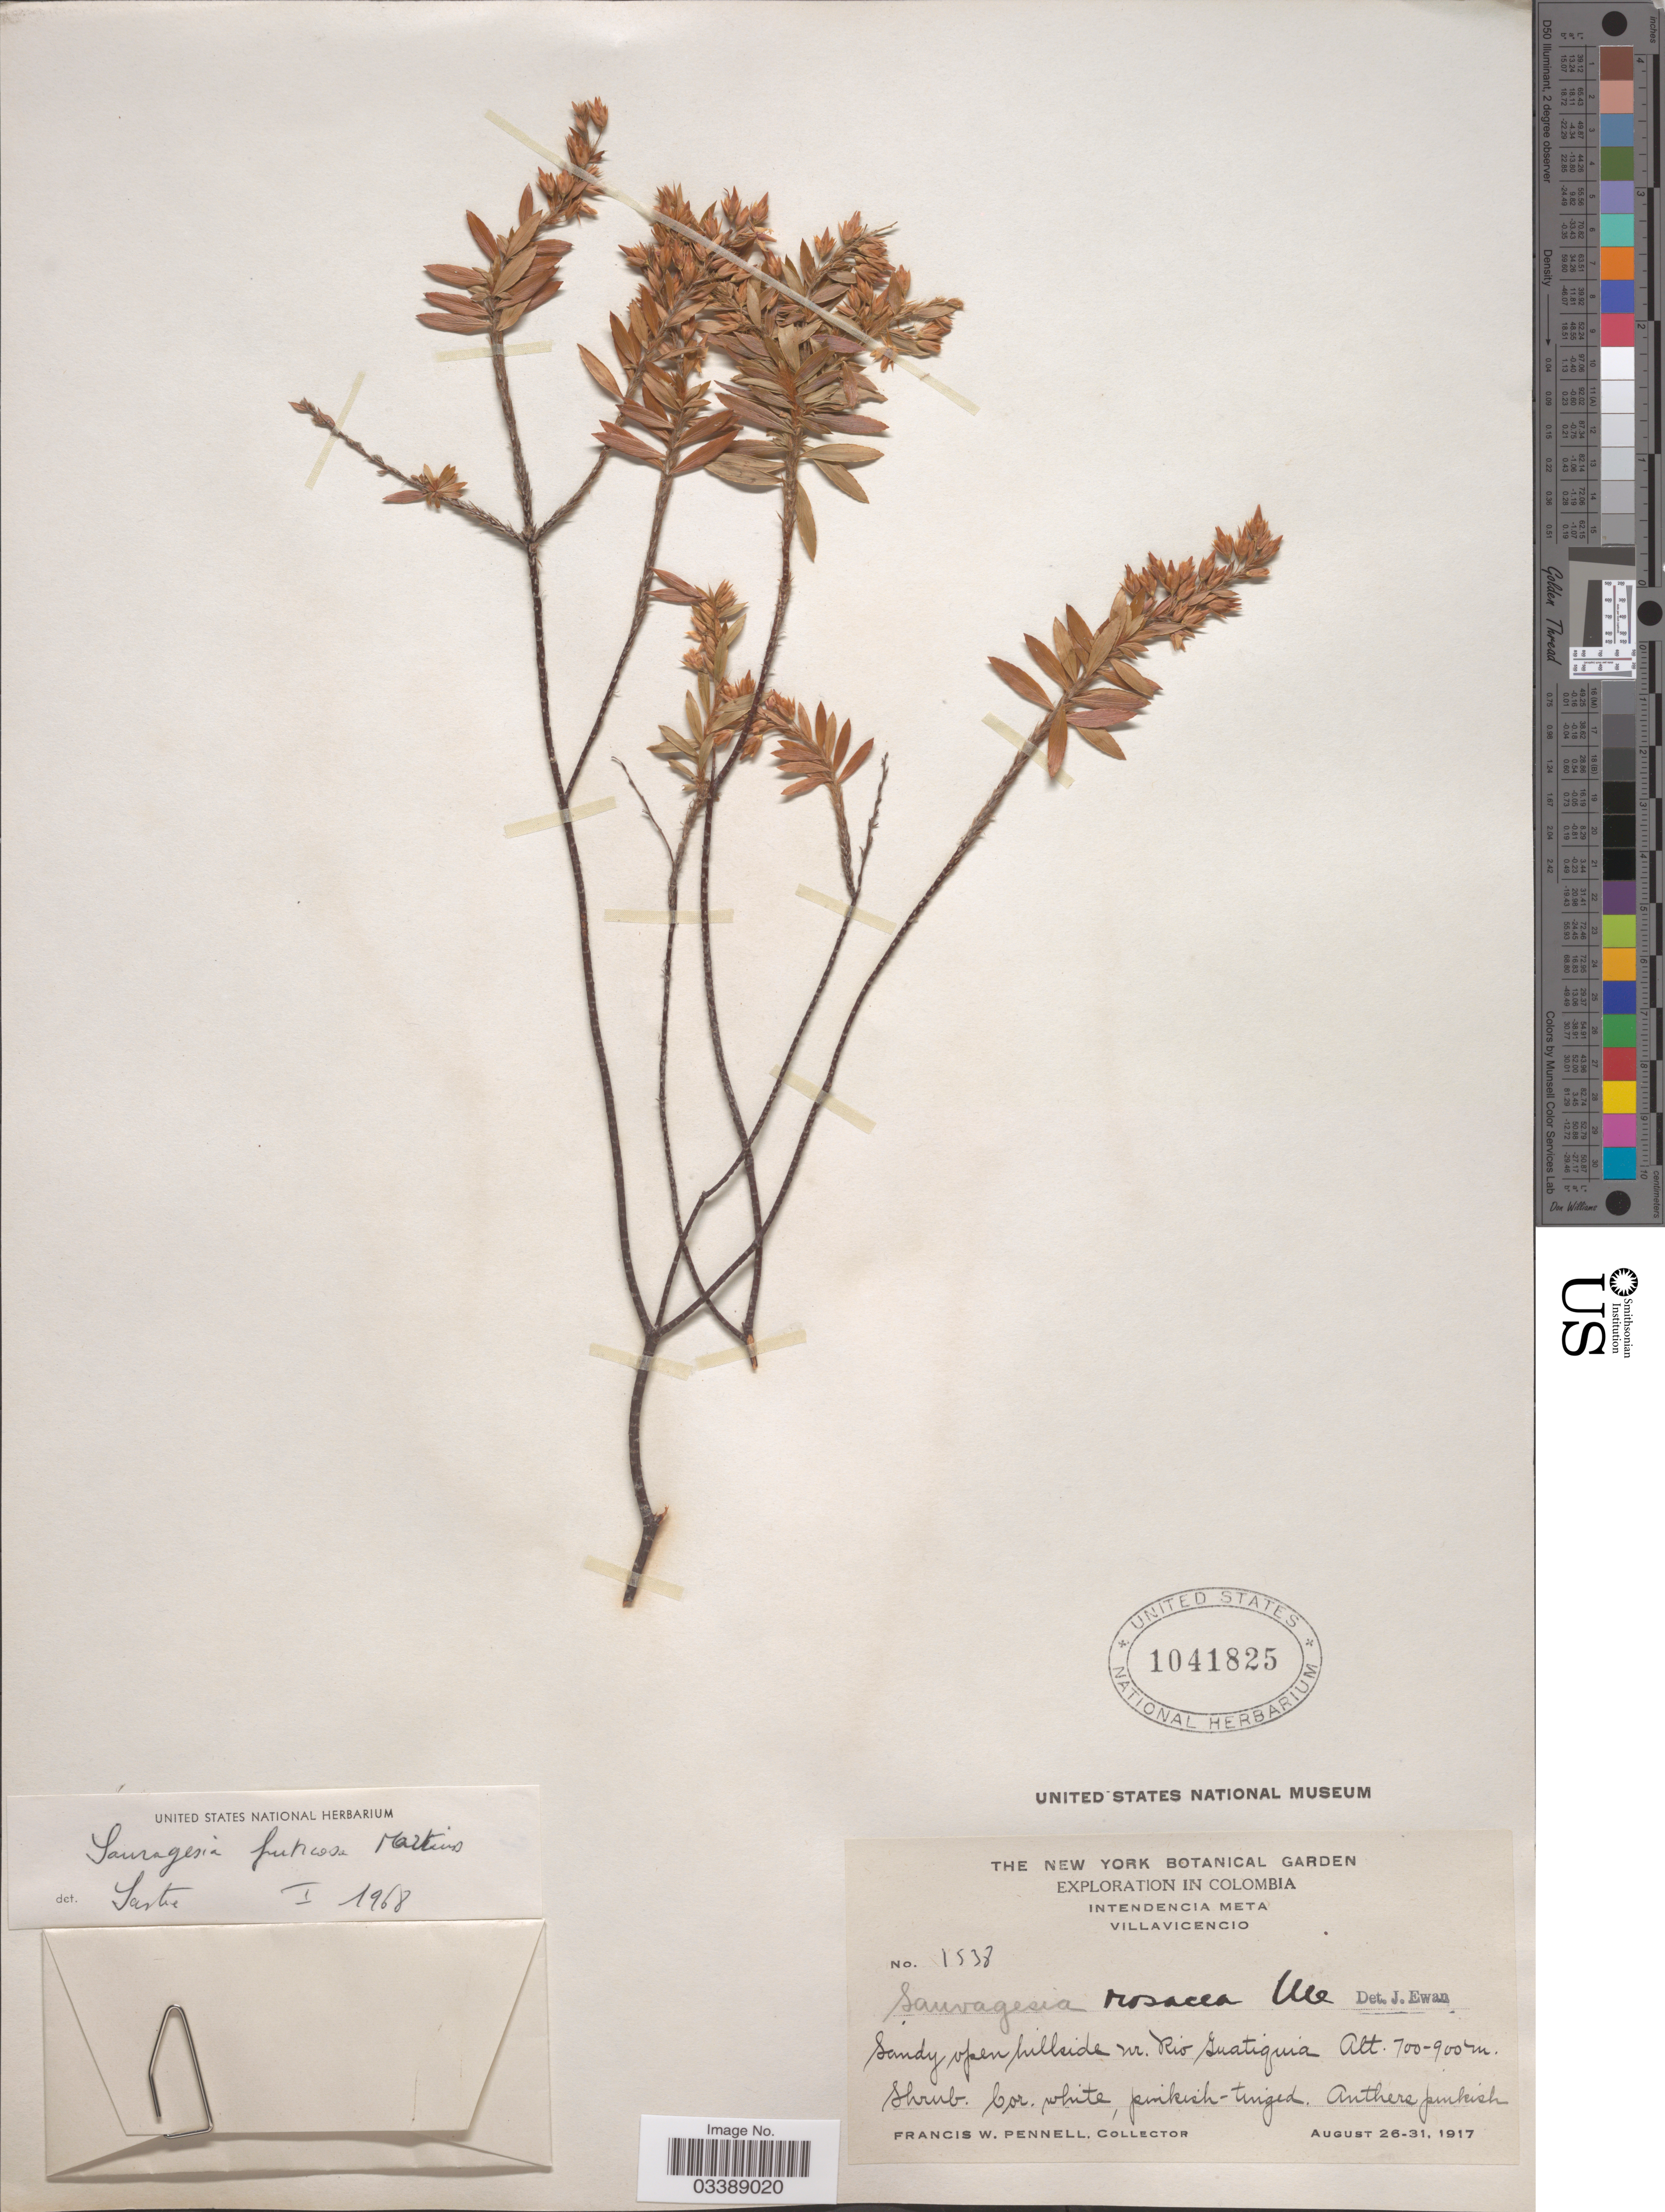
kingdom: Plantae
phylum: Tracheophyta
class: Magnoliopsida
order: Malpighiales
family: Ochnaceae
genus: Sauvagesia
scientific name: Sauvagesia fruticosa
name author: Mart.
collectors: F. W. Pennell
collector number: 1538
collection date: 1917-08-26/1917-08-31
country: Colombia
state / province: Meta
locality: Intendencia Meta. Villavicencio. Sandy open hillside nr. Rio Guatiquia.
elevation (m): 700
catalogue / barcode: US 1041825